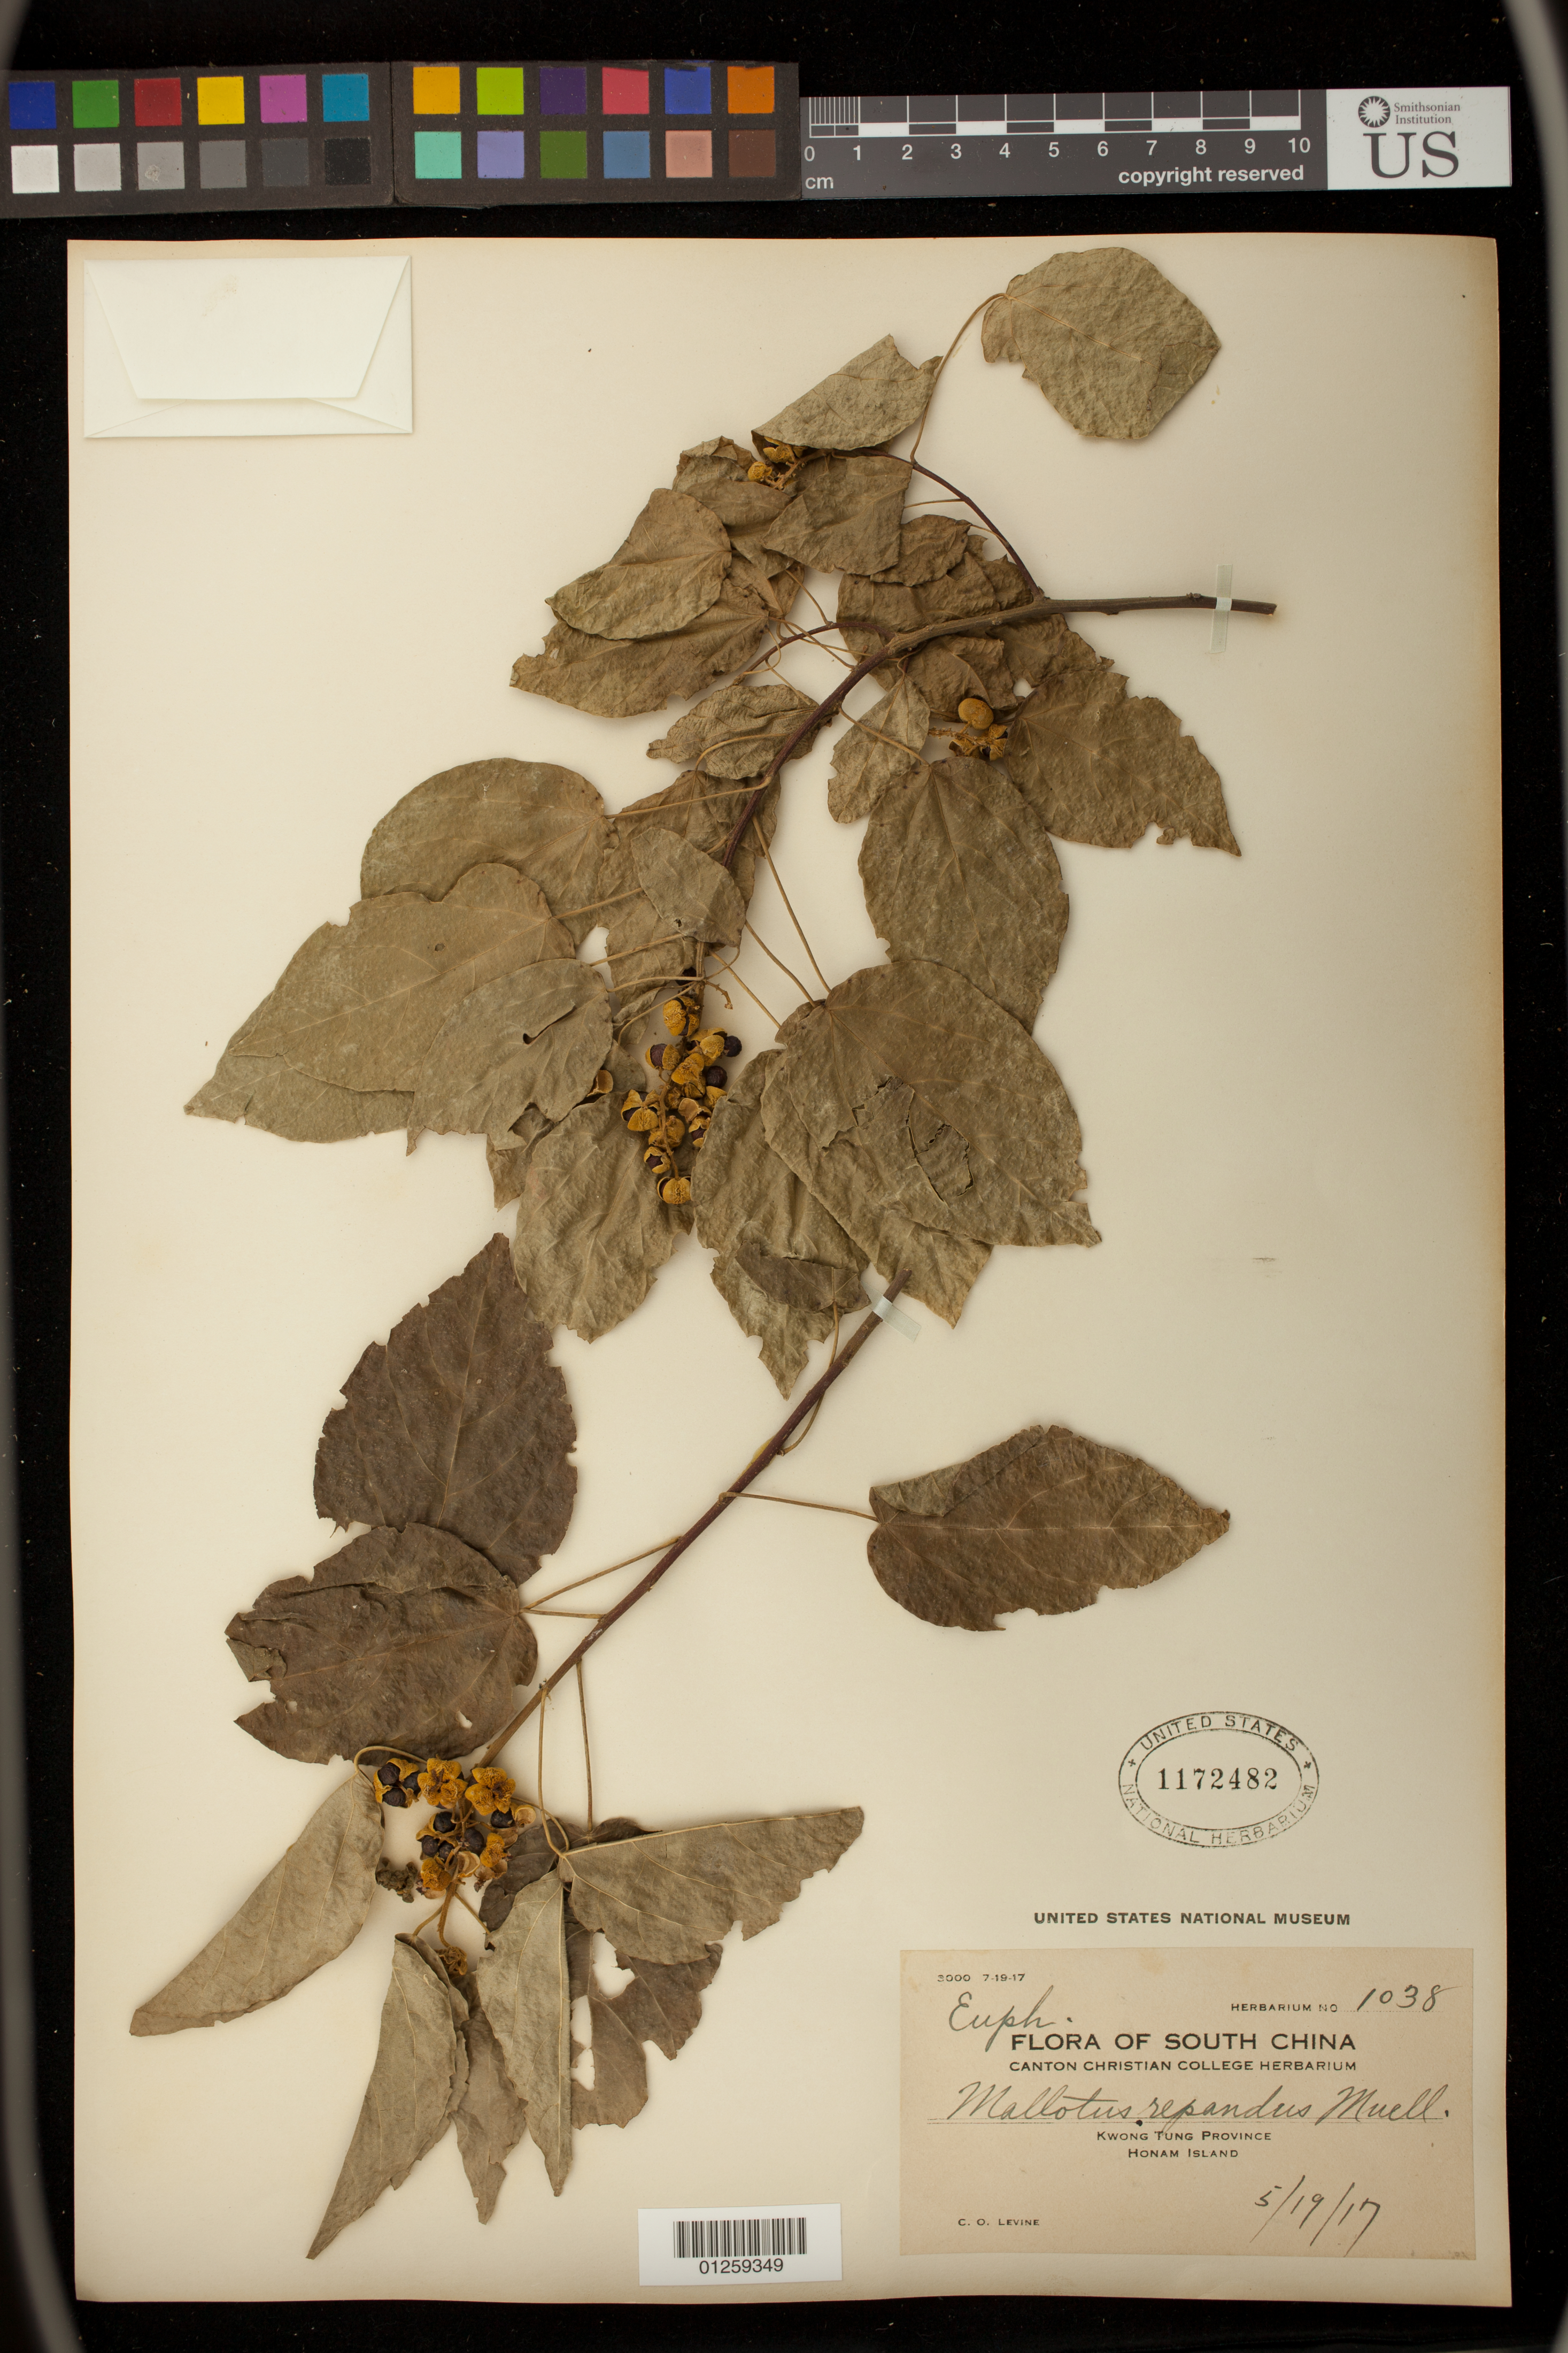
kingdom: Plantae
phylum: Tracheophyta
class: Magnoliopsida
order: Malpighiales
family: Euphorbiaceae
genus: Mallotus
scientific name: Mallotus repandus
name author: (Rottler) Müll. Arg.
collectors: C. O. Levine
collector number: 1038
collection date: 1917-05-19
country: China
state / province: Guangdong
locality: Honam Island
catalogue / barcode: US 1172482